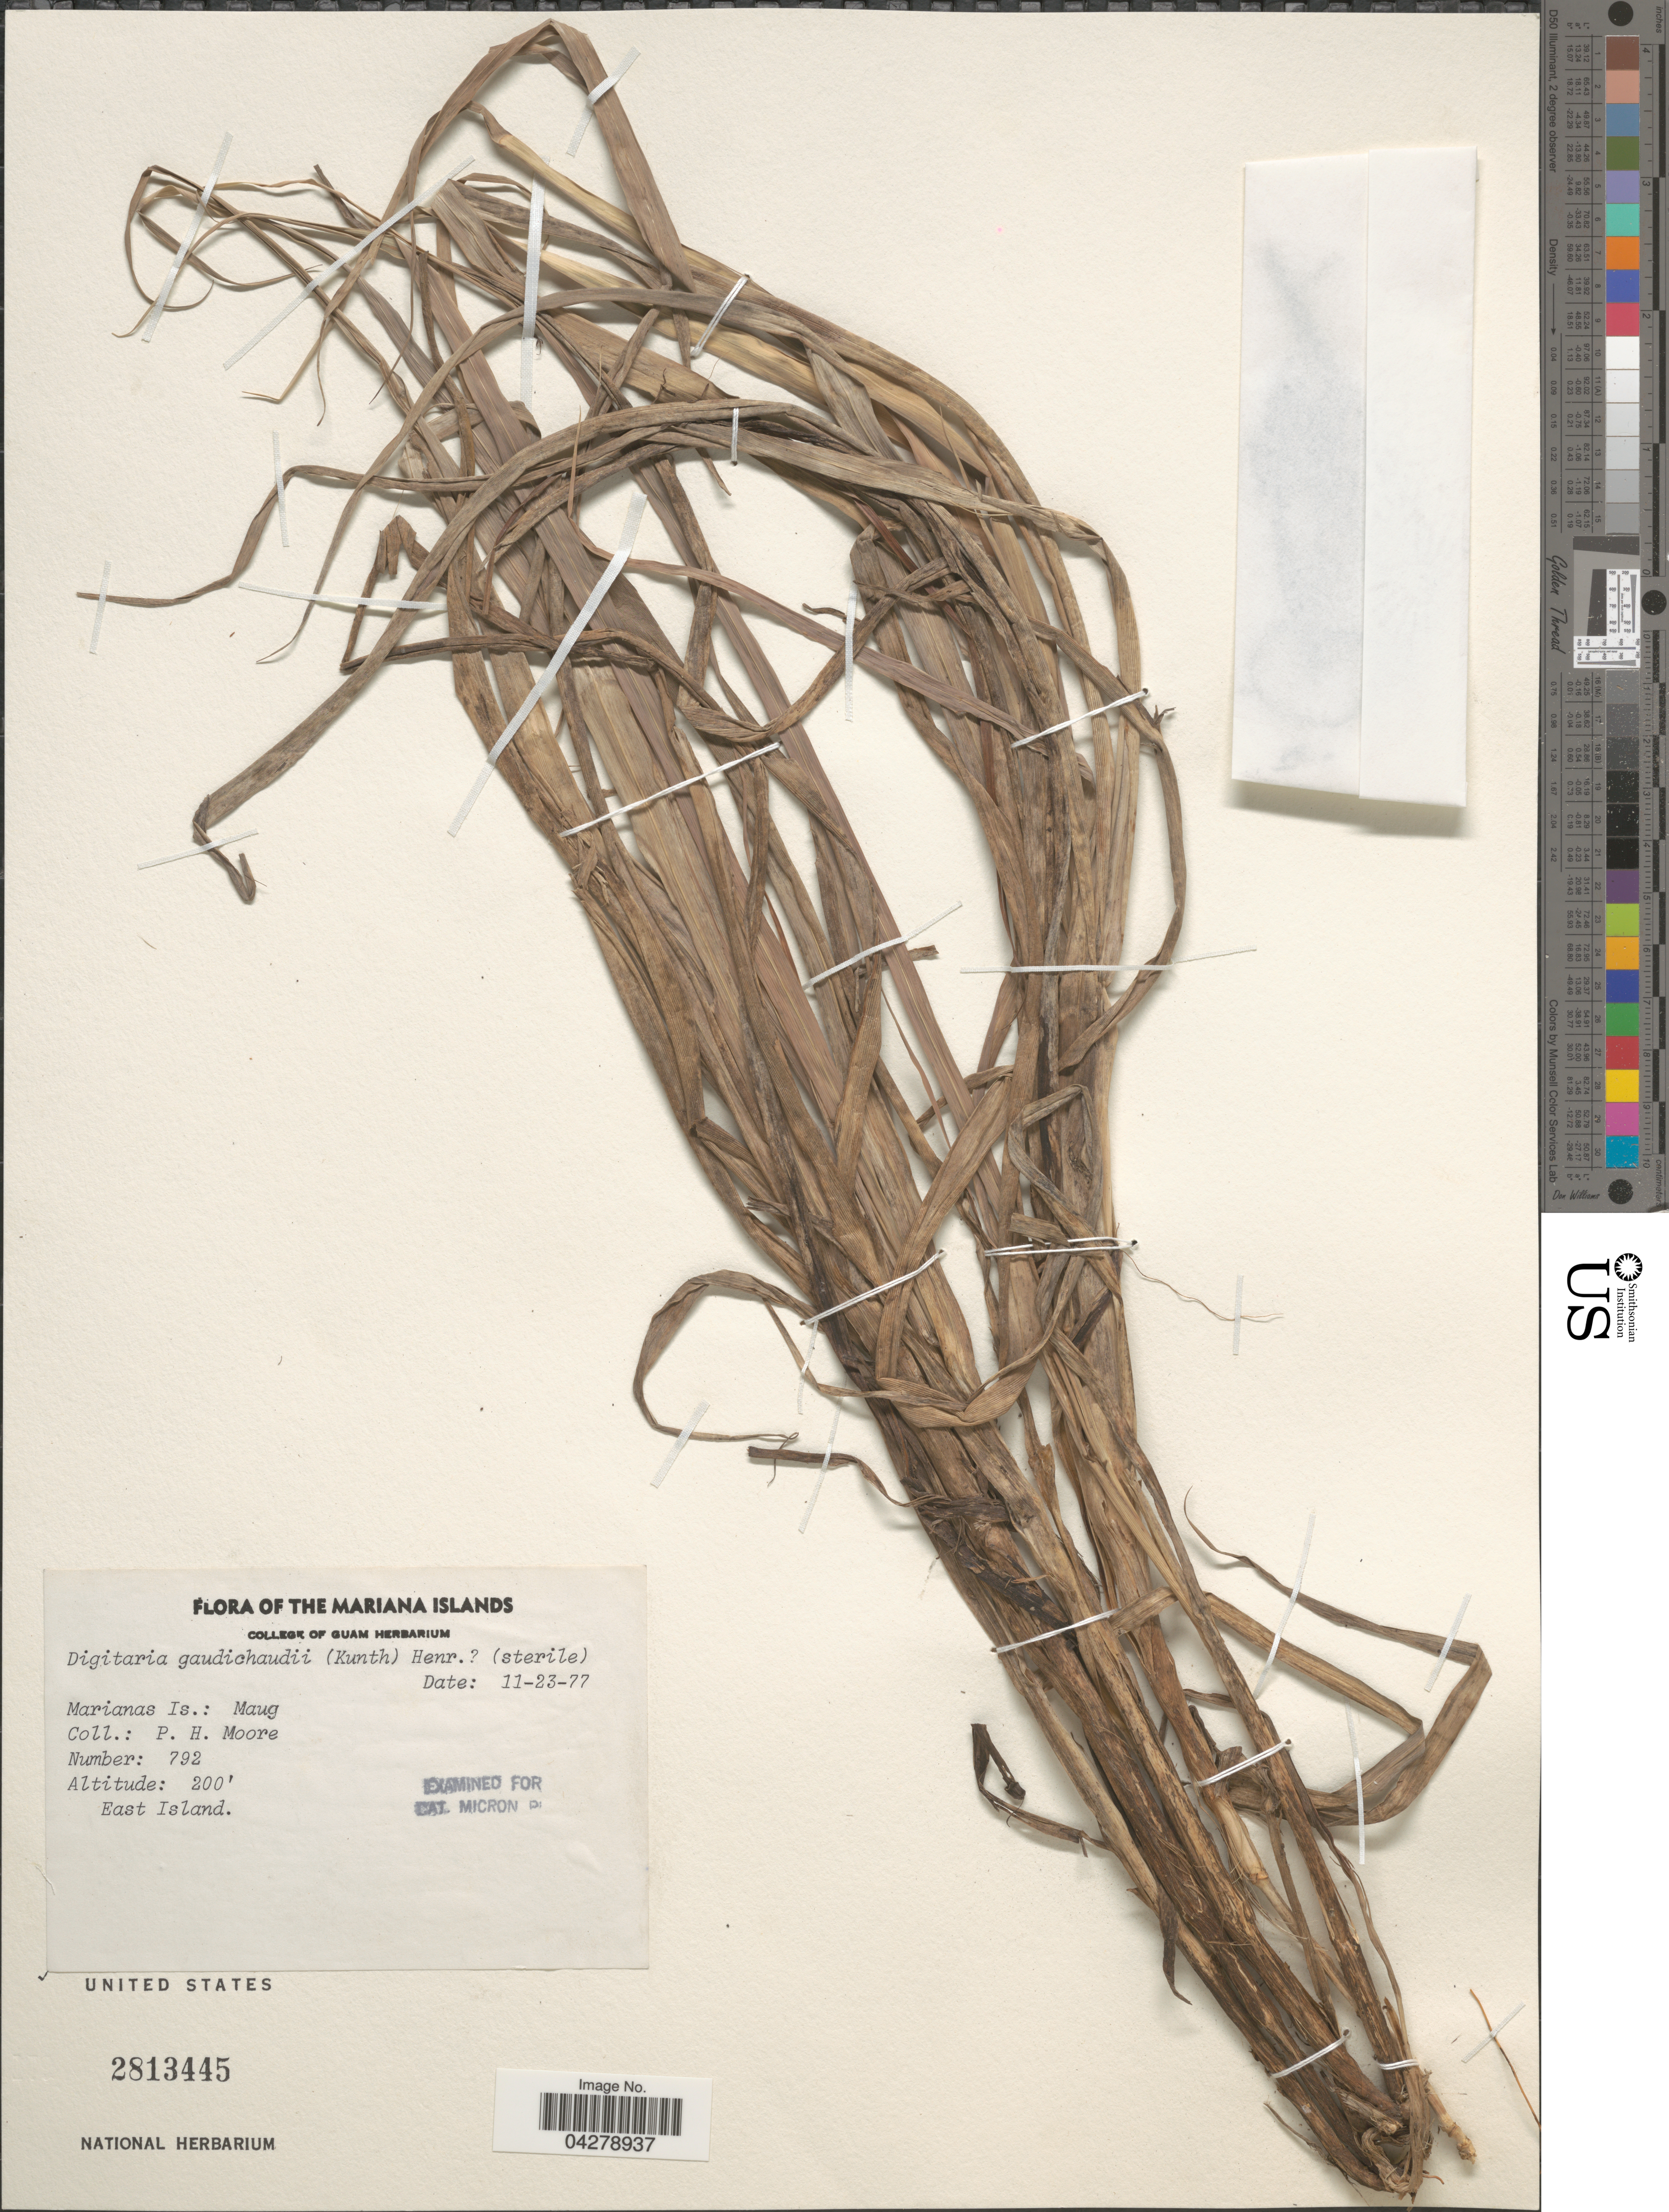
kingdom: Plantae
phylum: Tracheophyta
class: Liliopsida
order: Poales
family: Poaceae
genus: Digitaria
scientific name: Digitaria gaudichaudii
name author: (Kunth) Ham.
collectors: P. H. Moore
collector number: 792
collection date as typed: Transcribed d/m/y: 23/11/77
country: Northern Mariana Islands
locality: Mariana Is.: Maug. East Island.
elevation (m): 61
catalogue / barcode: US 2813445